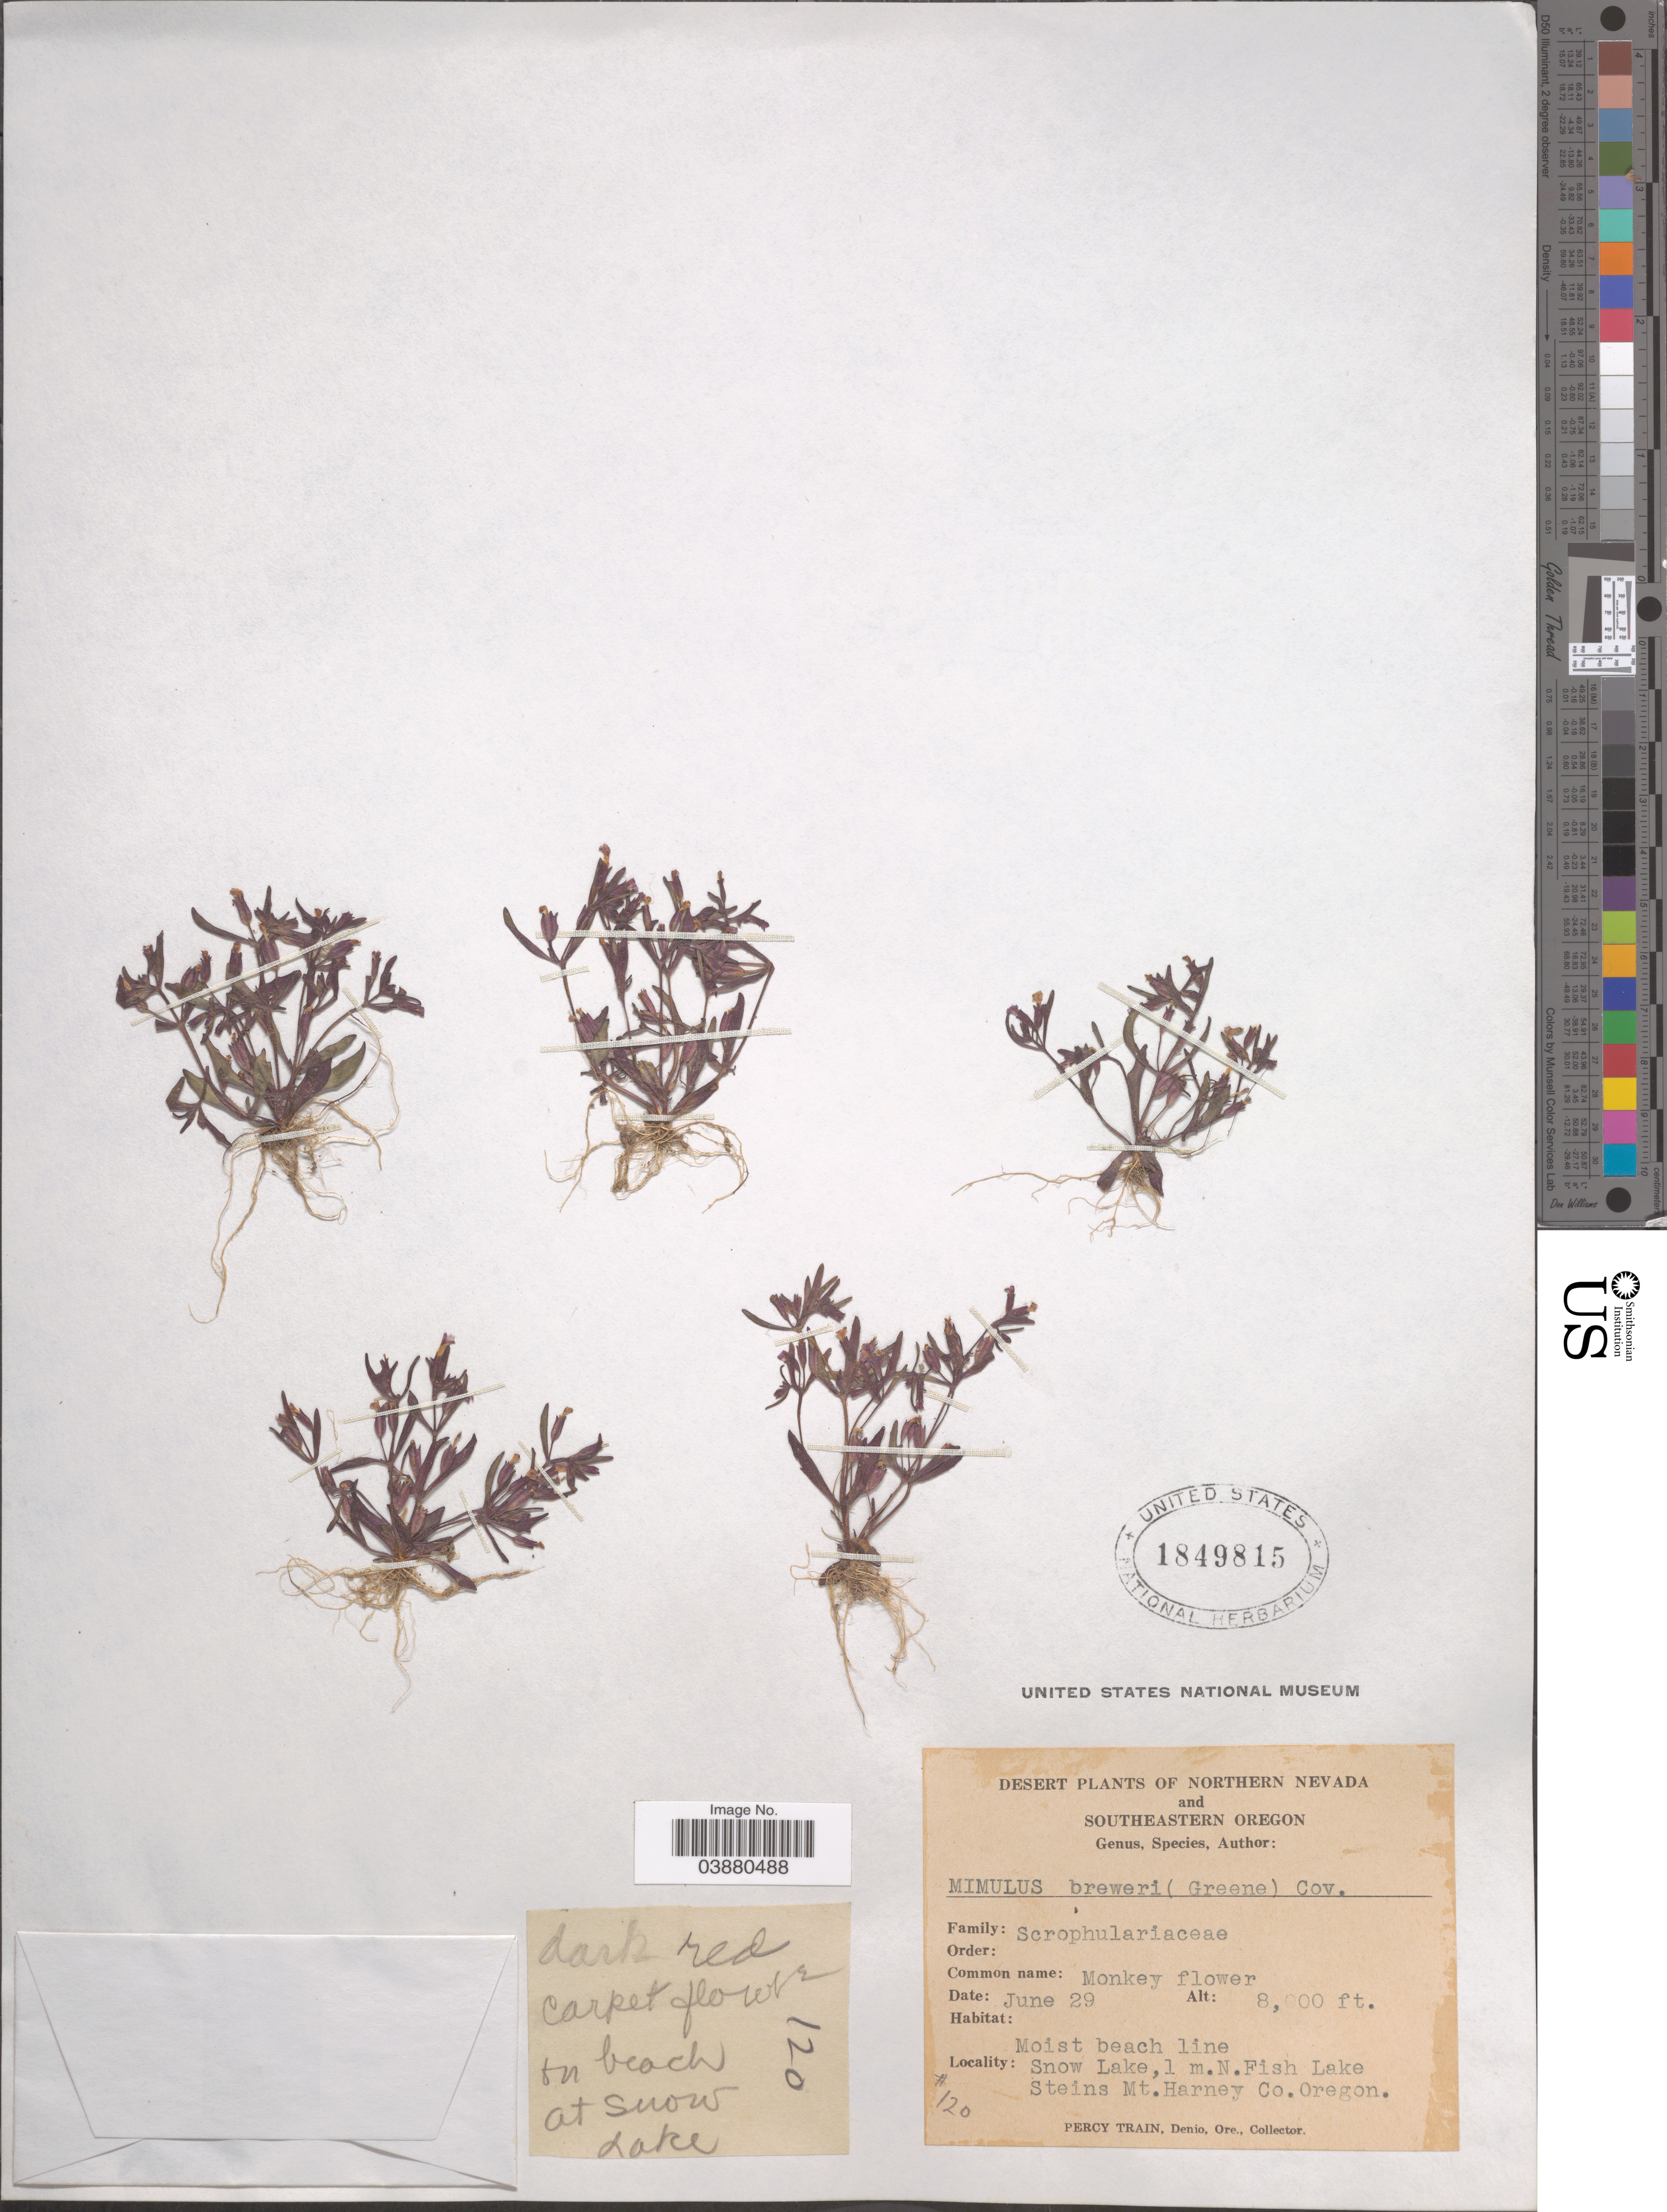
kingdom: Plantae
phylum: Tracheophyta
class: Magnoliopsida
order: Lamiales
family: Phrymaceae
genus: Mimulus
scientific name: Mimulus breweri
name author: (Greene) Coville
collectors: P. Train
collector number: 120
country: United States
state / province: Oregon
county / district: Harney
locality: Snow Lake, 1 m. N. Fish Lake Steins Mt. Harney Co.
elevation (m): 2438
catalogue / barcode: US 1849815